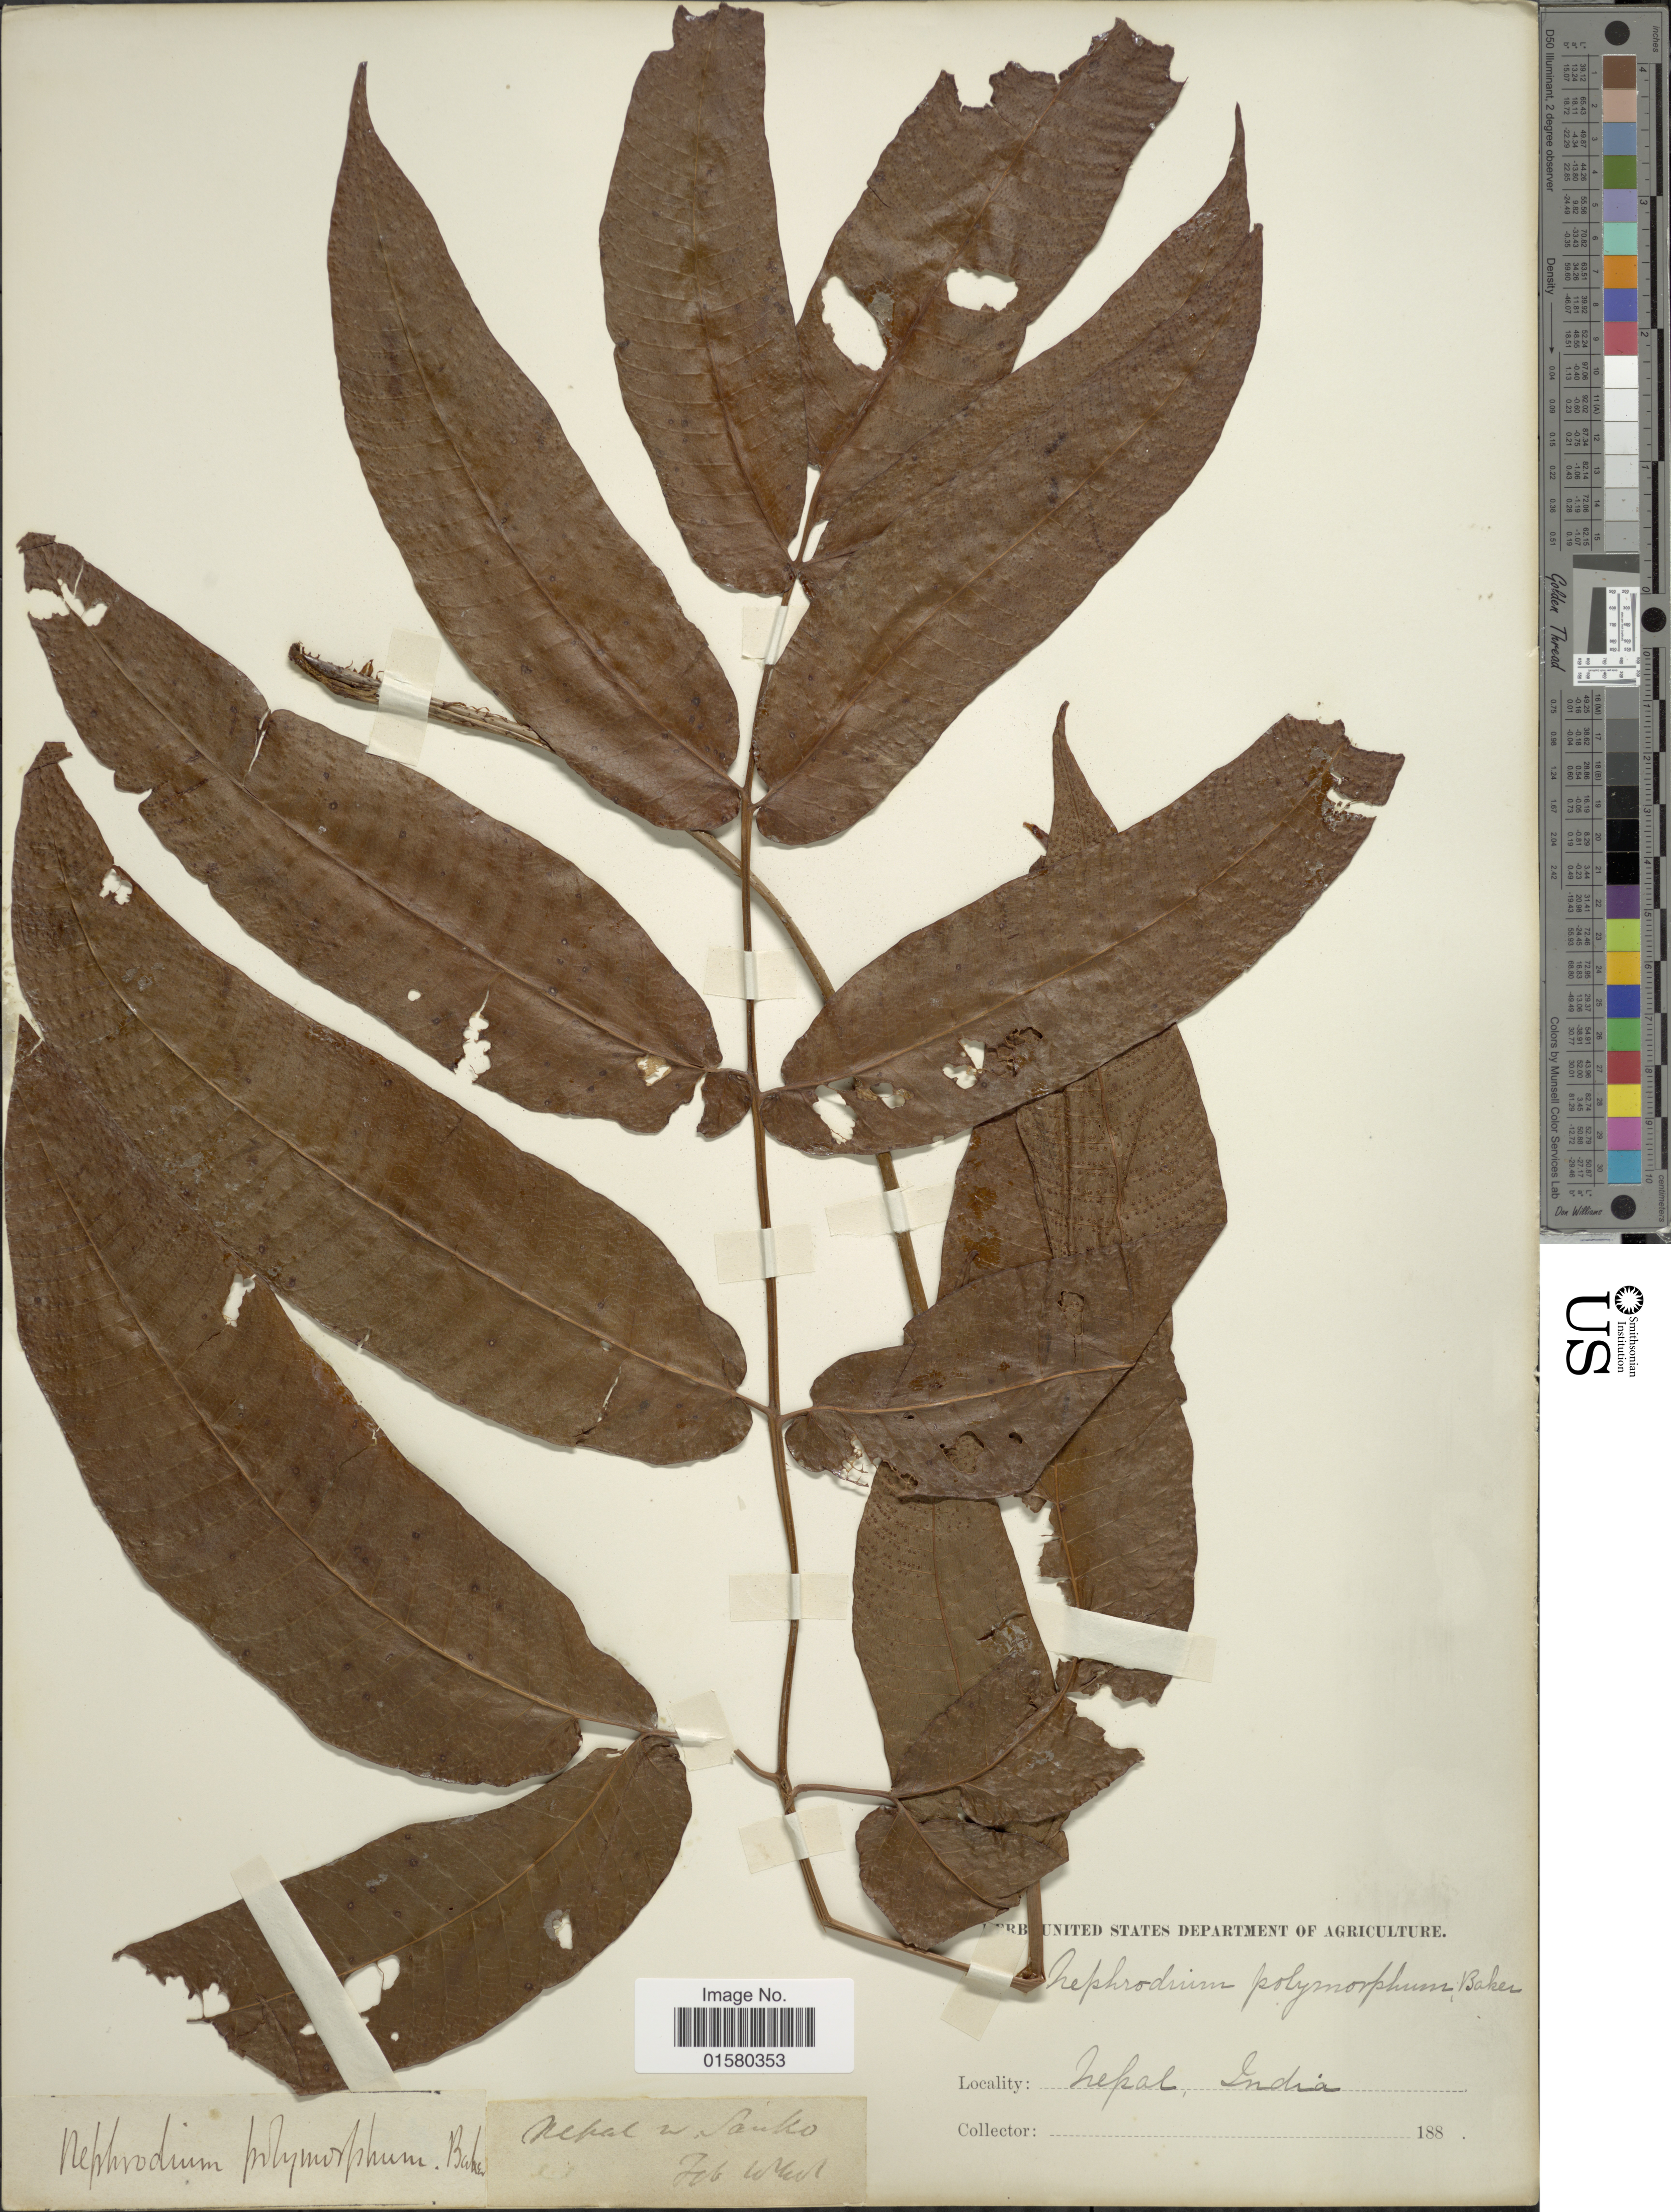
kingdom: Plantae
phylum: Tracheophyta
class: Polypodiopsida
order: Polypodiales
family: Tectariaceae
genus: Tectaria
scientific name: Tectaria polymorpha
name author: (Wall. ex Hook.) Copel.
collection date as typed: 188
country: India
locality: Nepal, W. Sanko, India